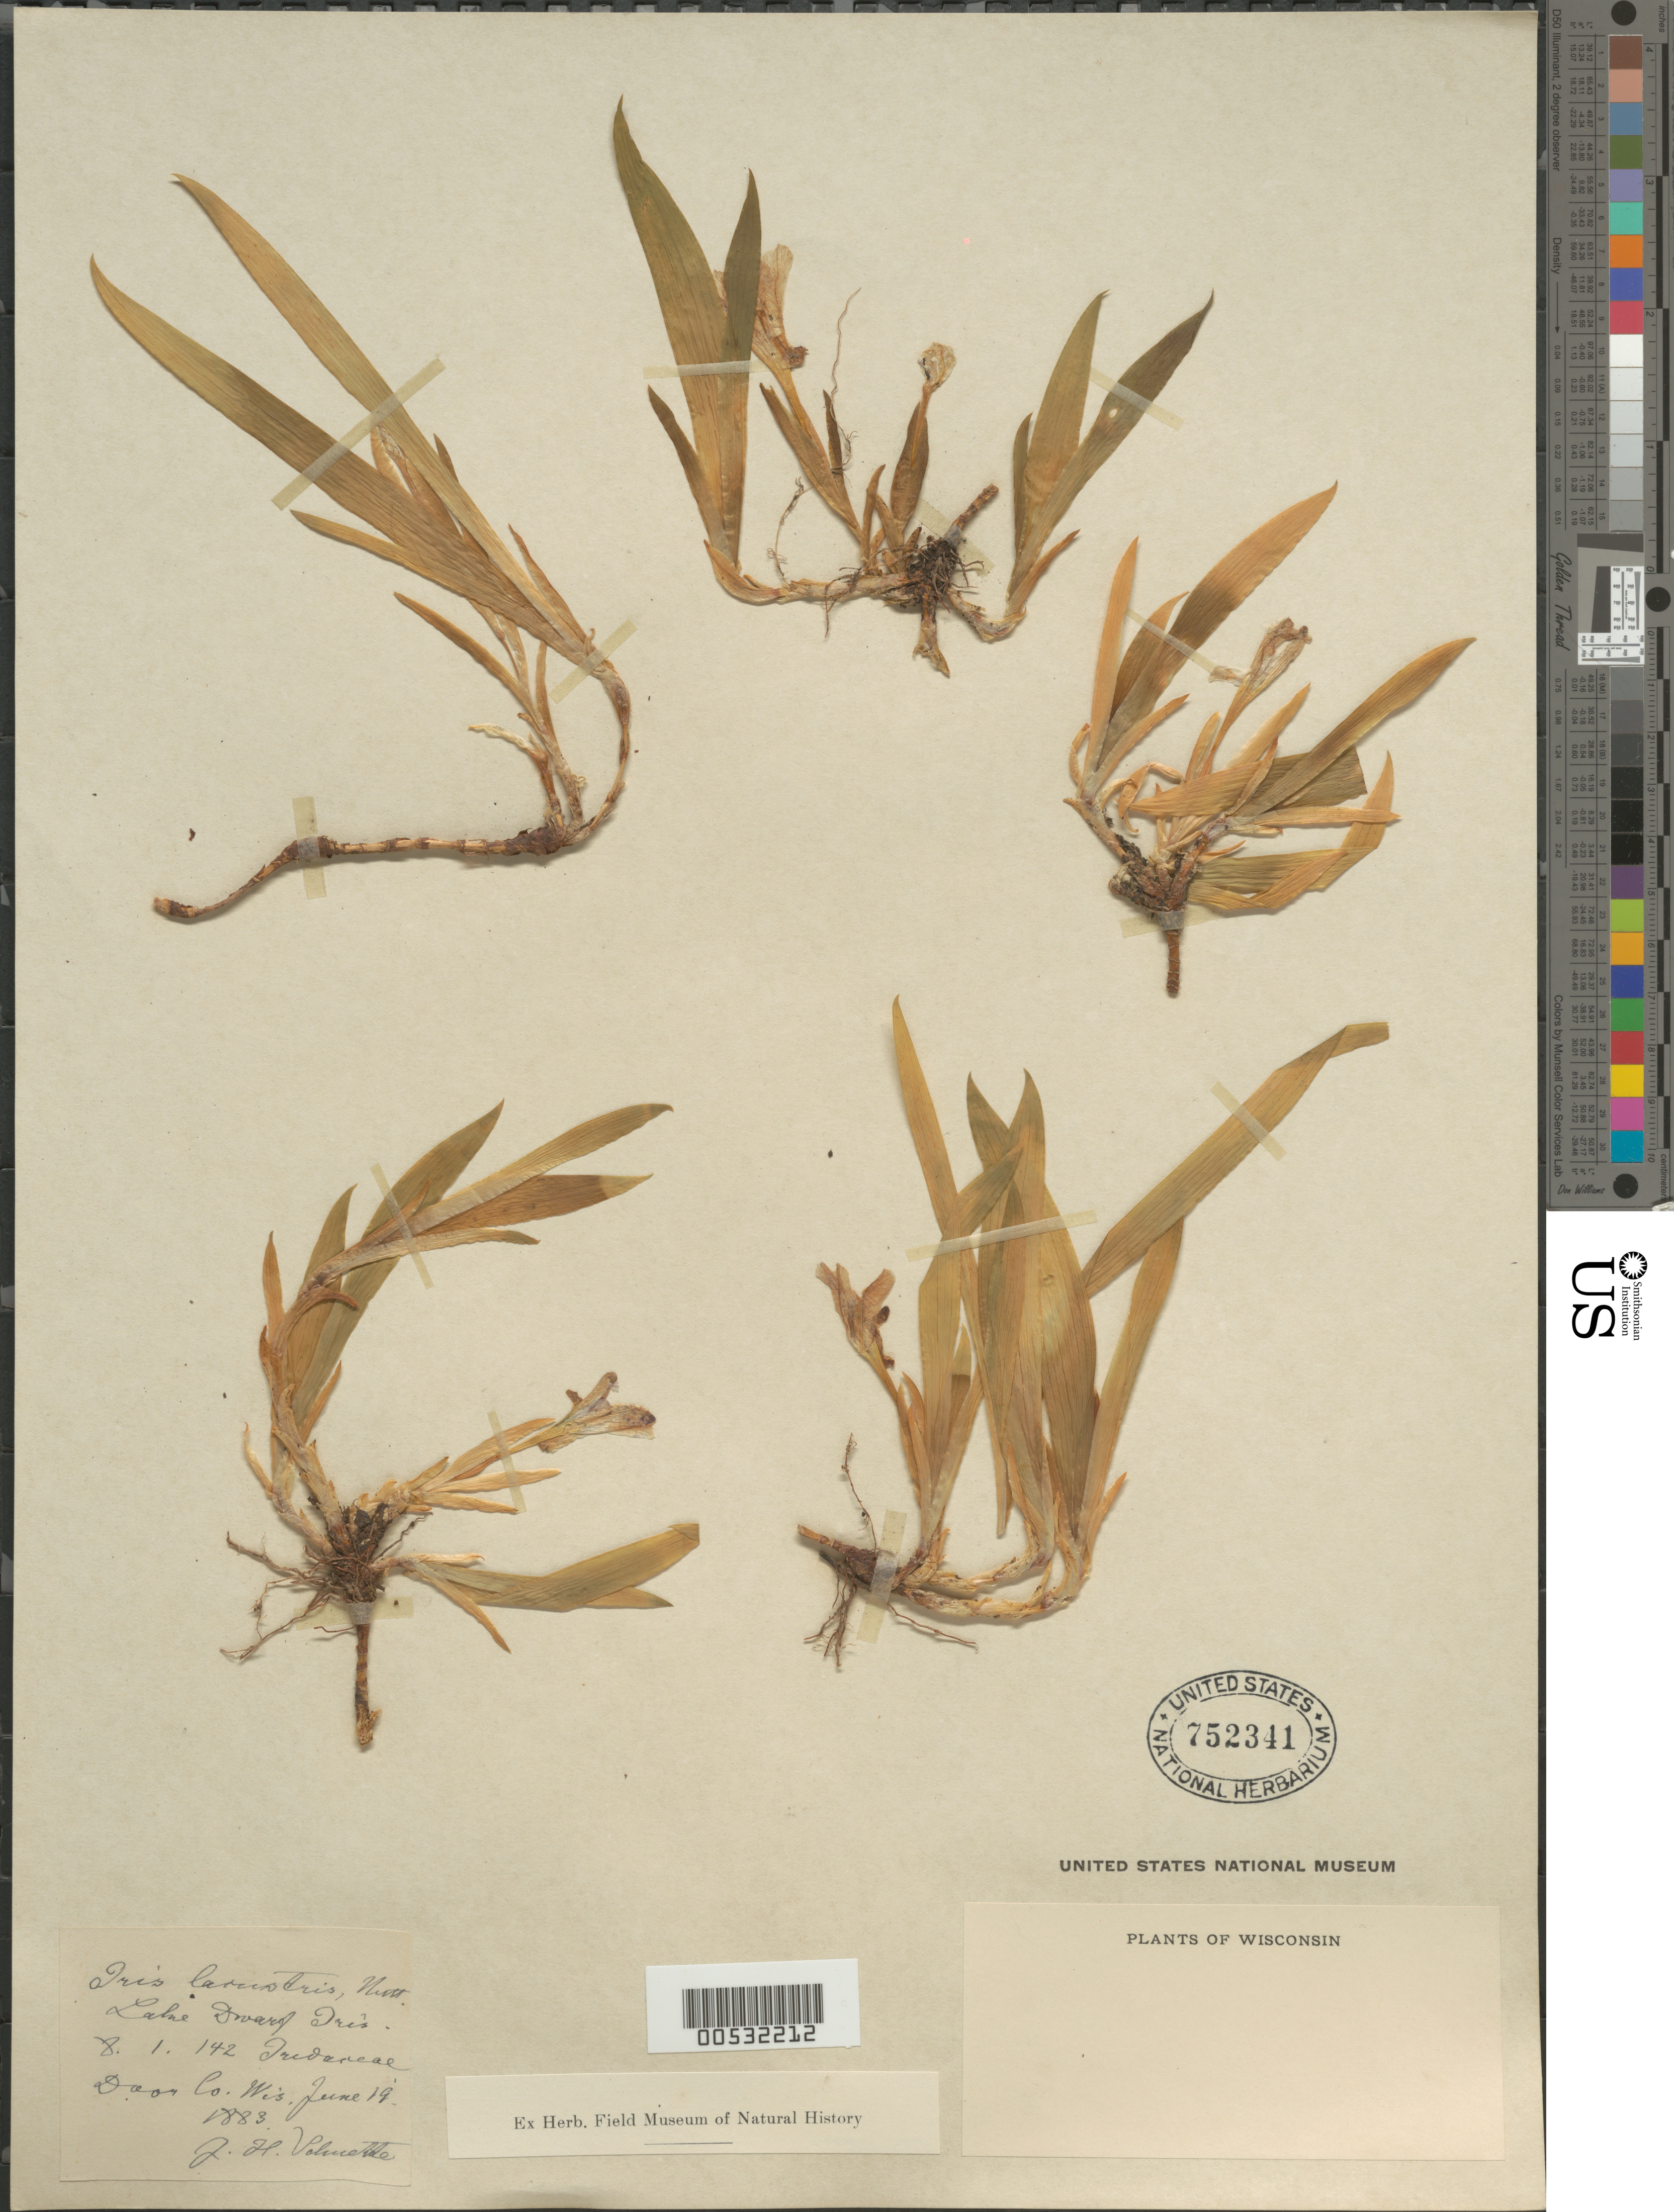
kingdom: Plantae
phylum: Tracheophyta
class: Liliopsida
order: Asparagales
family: Iridaceae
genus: Iris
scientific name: Iris lacustris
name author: Nutt.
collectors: J. Voliuette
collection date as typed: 19 Jun 1883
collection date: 1883-06-19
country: United States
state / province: Wisconsin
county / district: Door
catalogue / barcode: US 752341